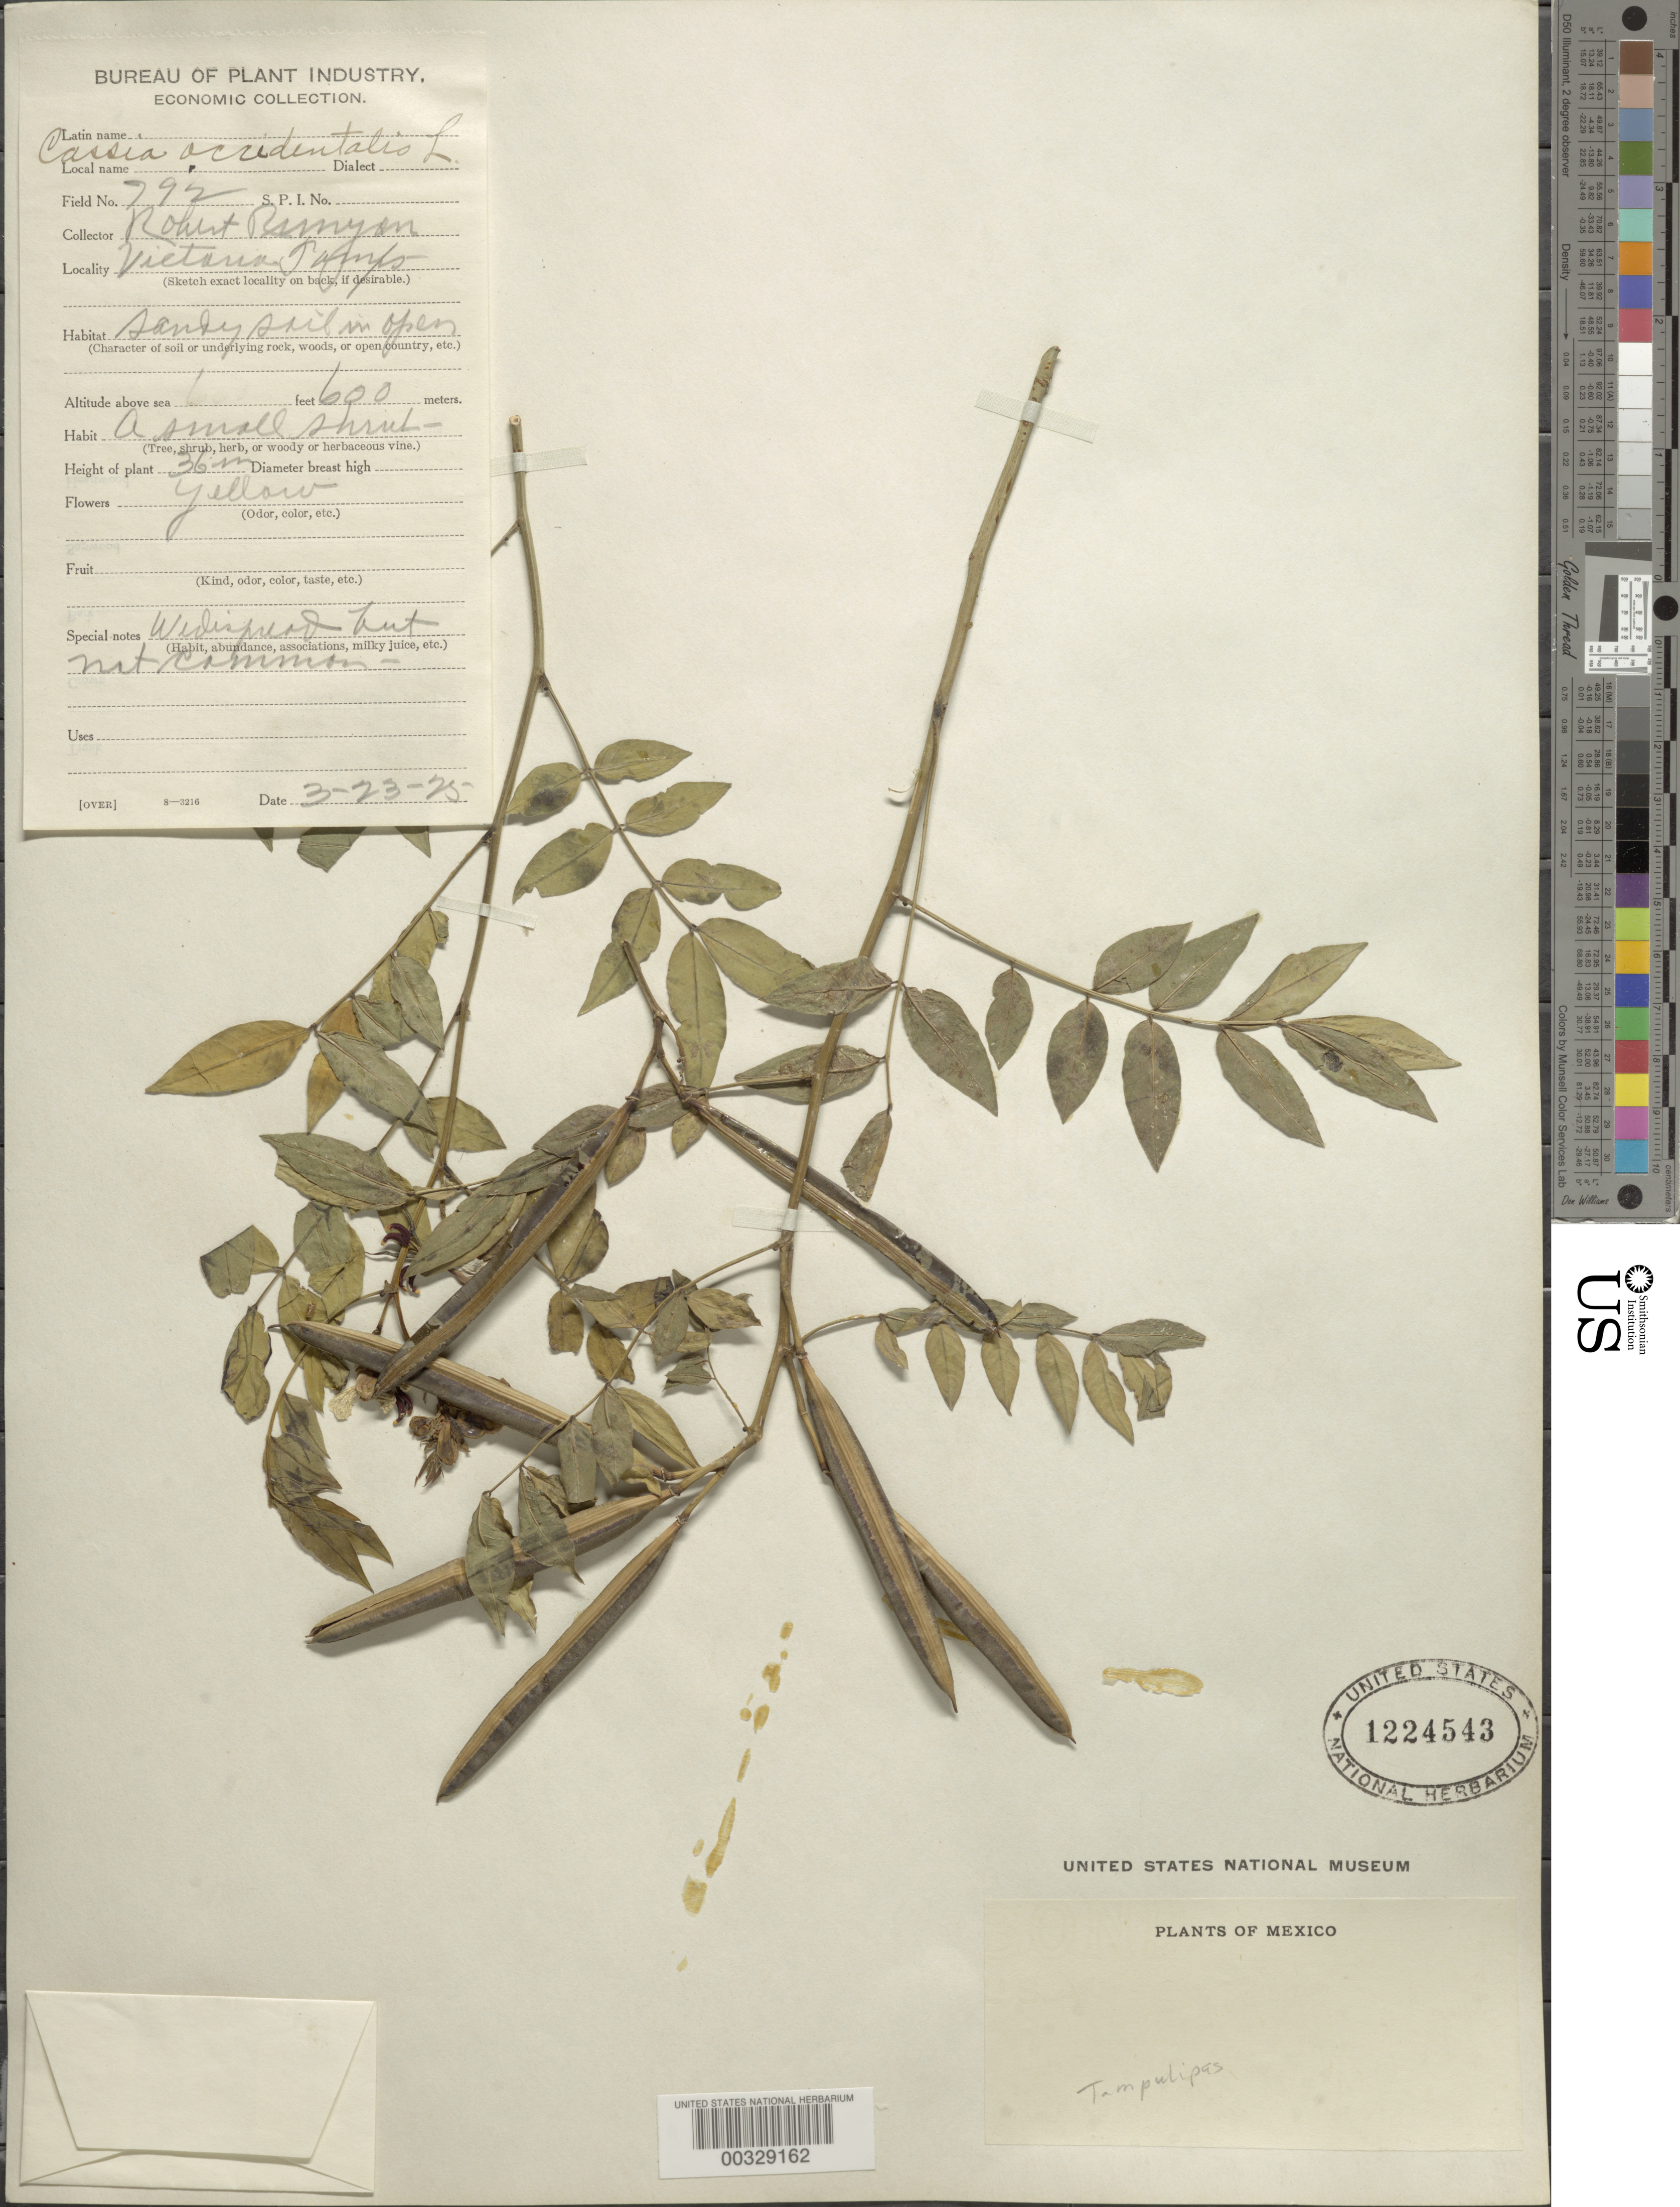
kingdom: Plantae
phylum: Tracheophyta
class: Magnoliopsida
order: Fabales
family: Fabaceae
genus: Senna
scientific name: Senna occidentalis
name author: (L.) Link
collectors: R. Runyon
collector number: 792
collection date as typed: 23 Mar 1925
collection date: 1925-03-23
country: Mexico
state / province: Tamaulipas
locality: Victoria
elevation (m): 600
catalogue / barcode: US 1224543